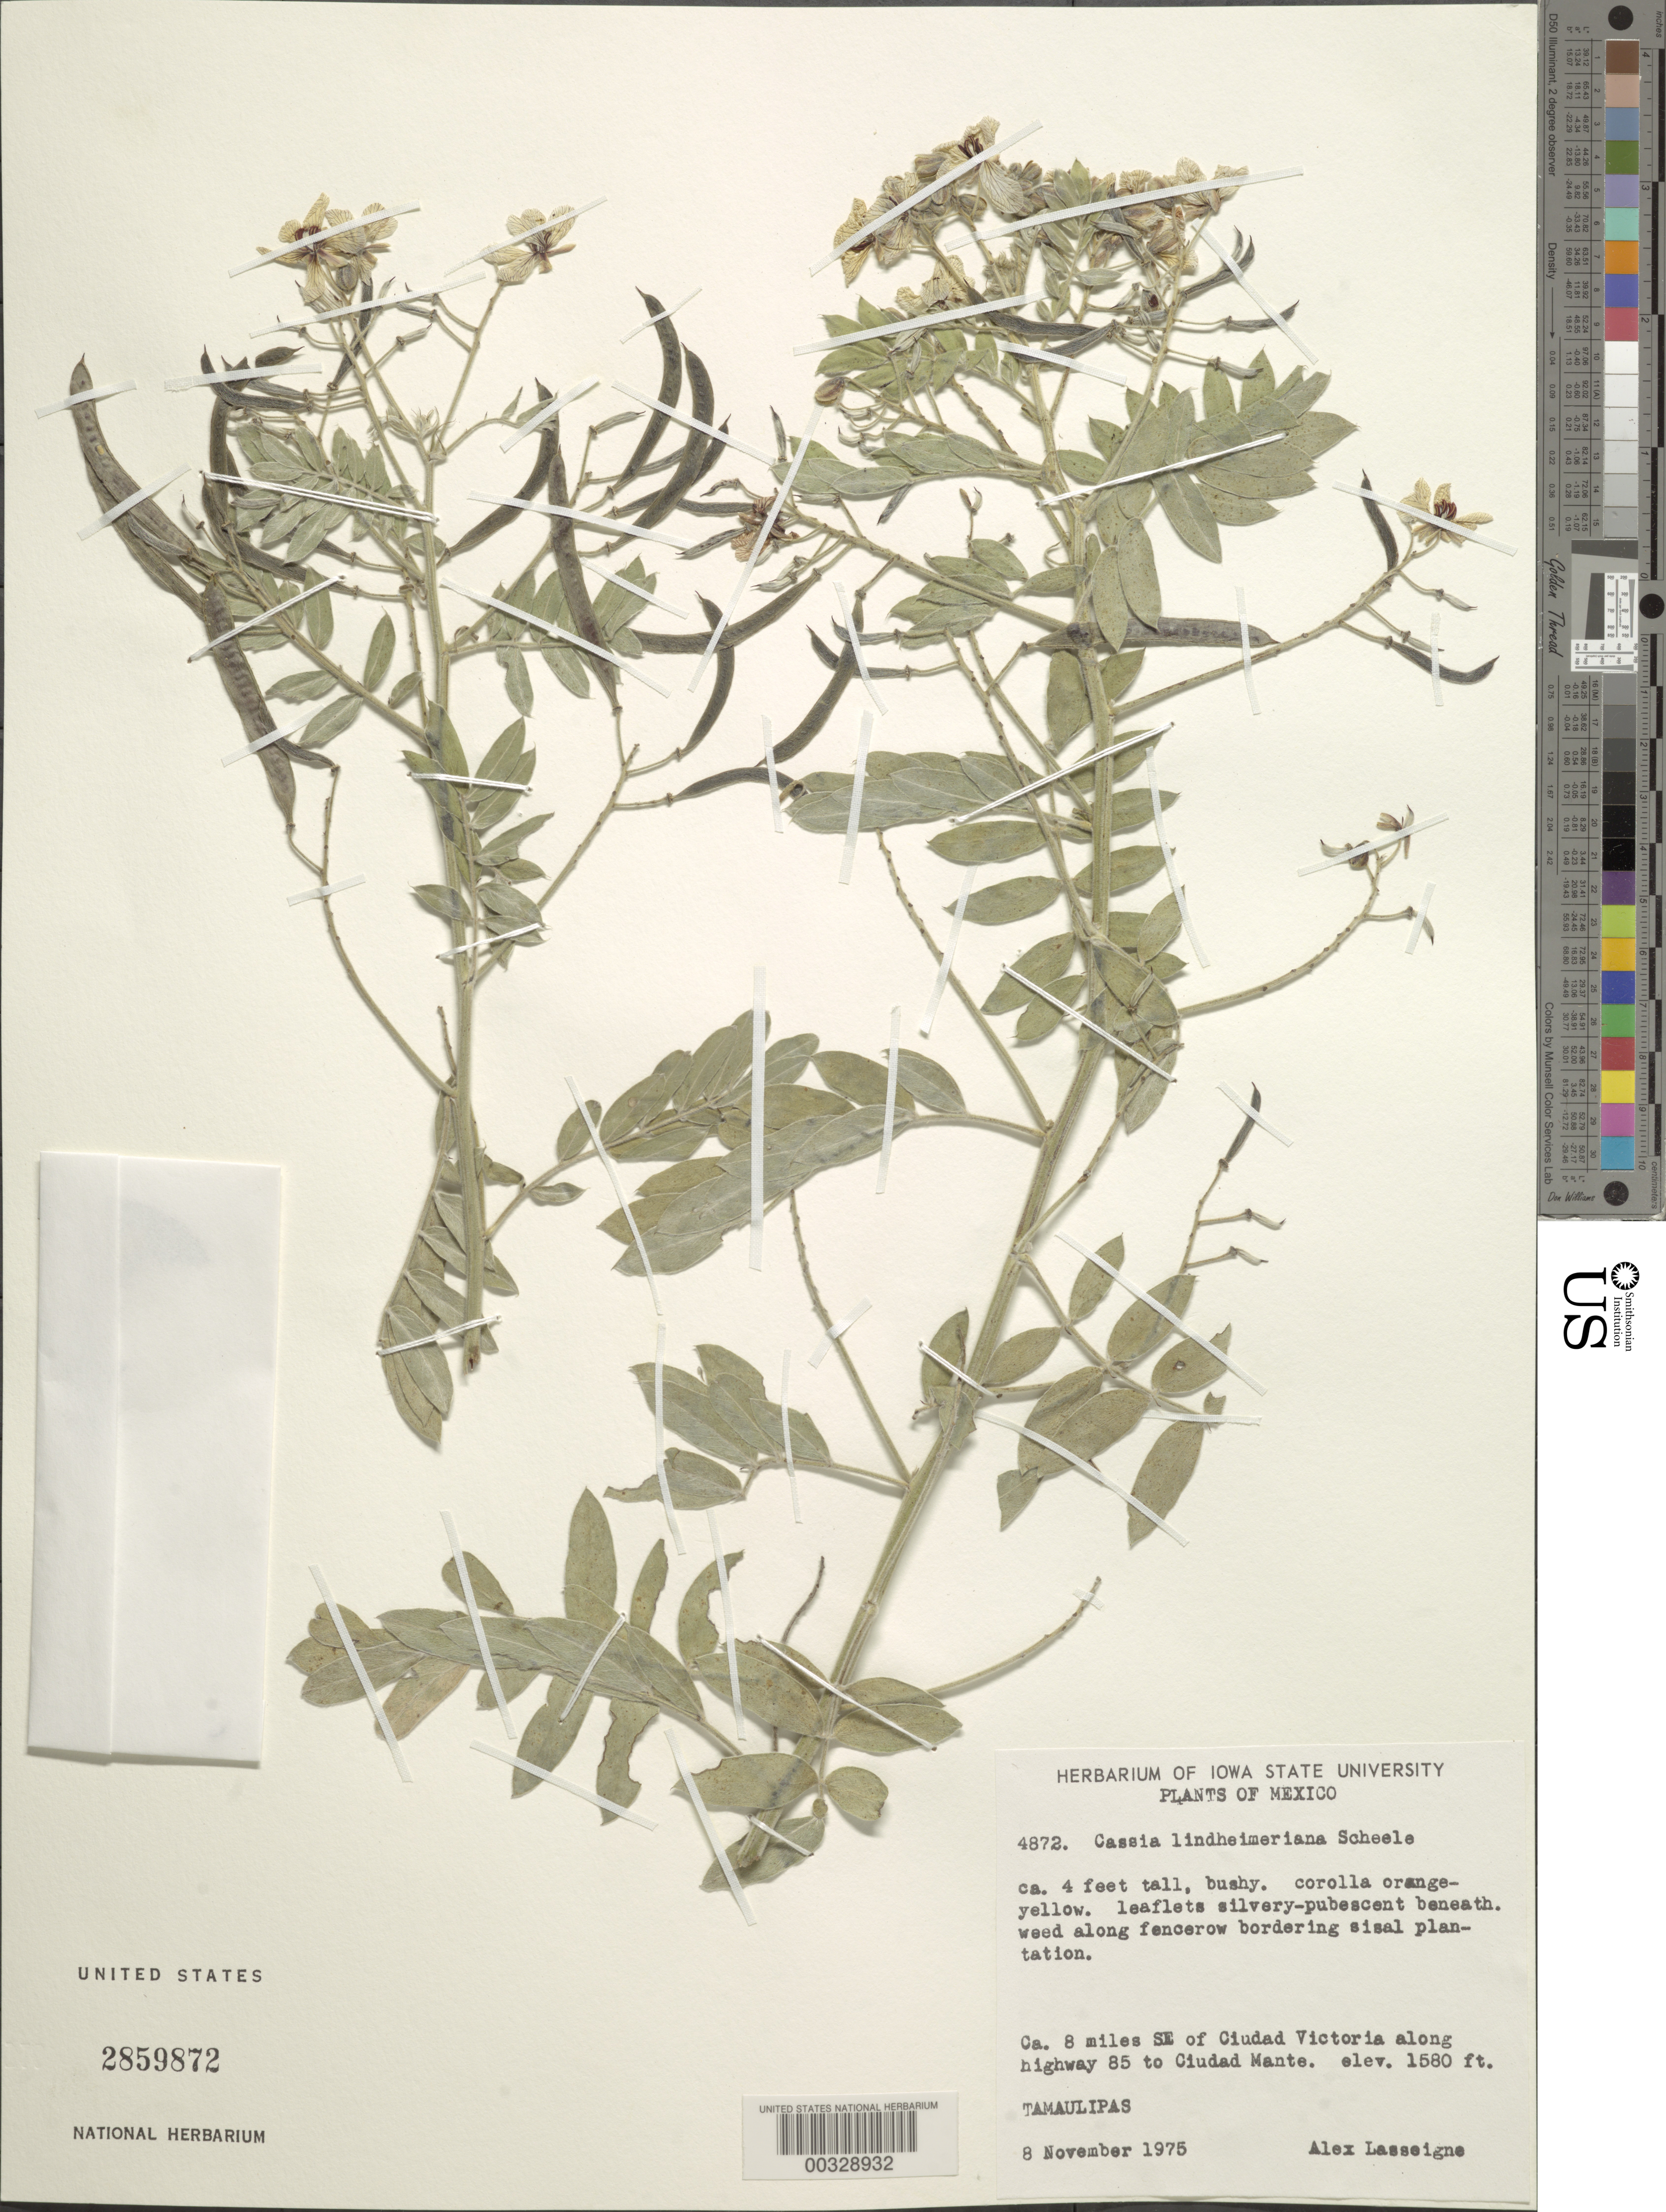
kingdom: Plantae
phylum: Tracheophyta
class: Magnoliopsida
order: Fabales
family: Fabaceae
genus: Senna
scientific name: Senna lindheimeriana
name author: (Scheele) H.S. Irwin & Barneby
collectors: A. Lasseigne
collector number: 4872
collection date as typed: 08 Nov 1975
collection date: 1975-11-08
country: Mexico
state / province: Tamaulipas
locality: Ca 8 mi SE of ciudad Victoria along highway 85 to Cuidad Mante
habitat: Along fencerow bordering sisal plantation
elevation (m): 482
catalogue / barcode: US 2859872